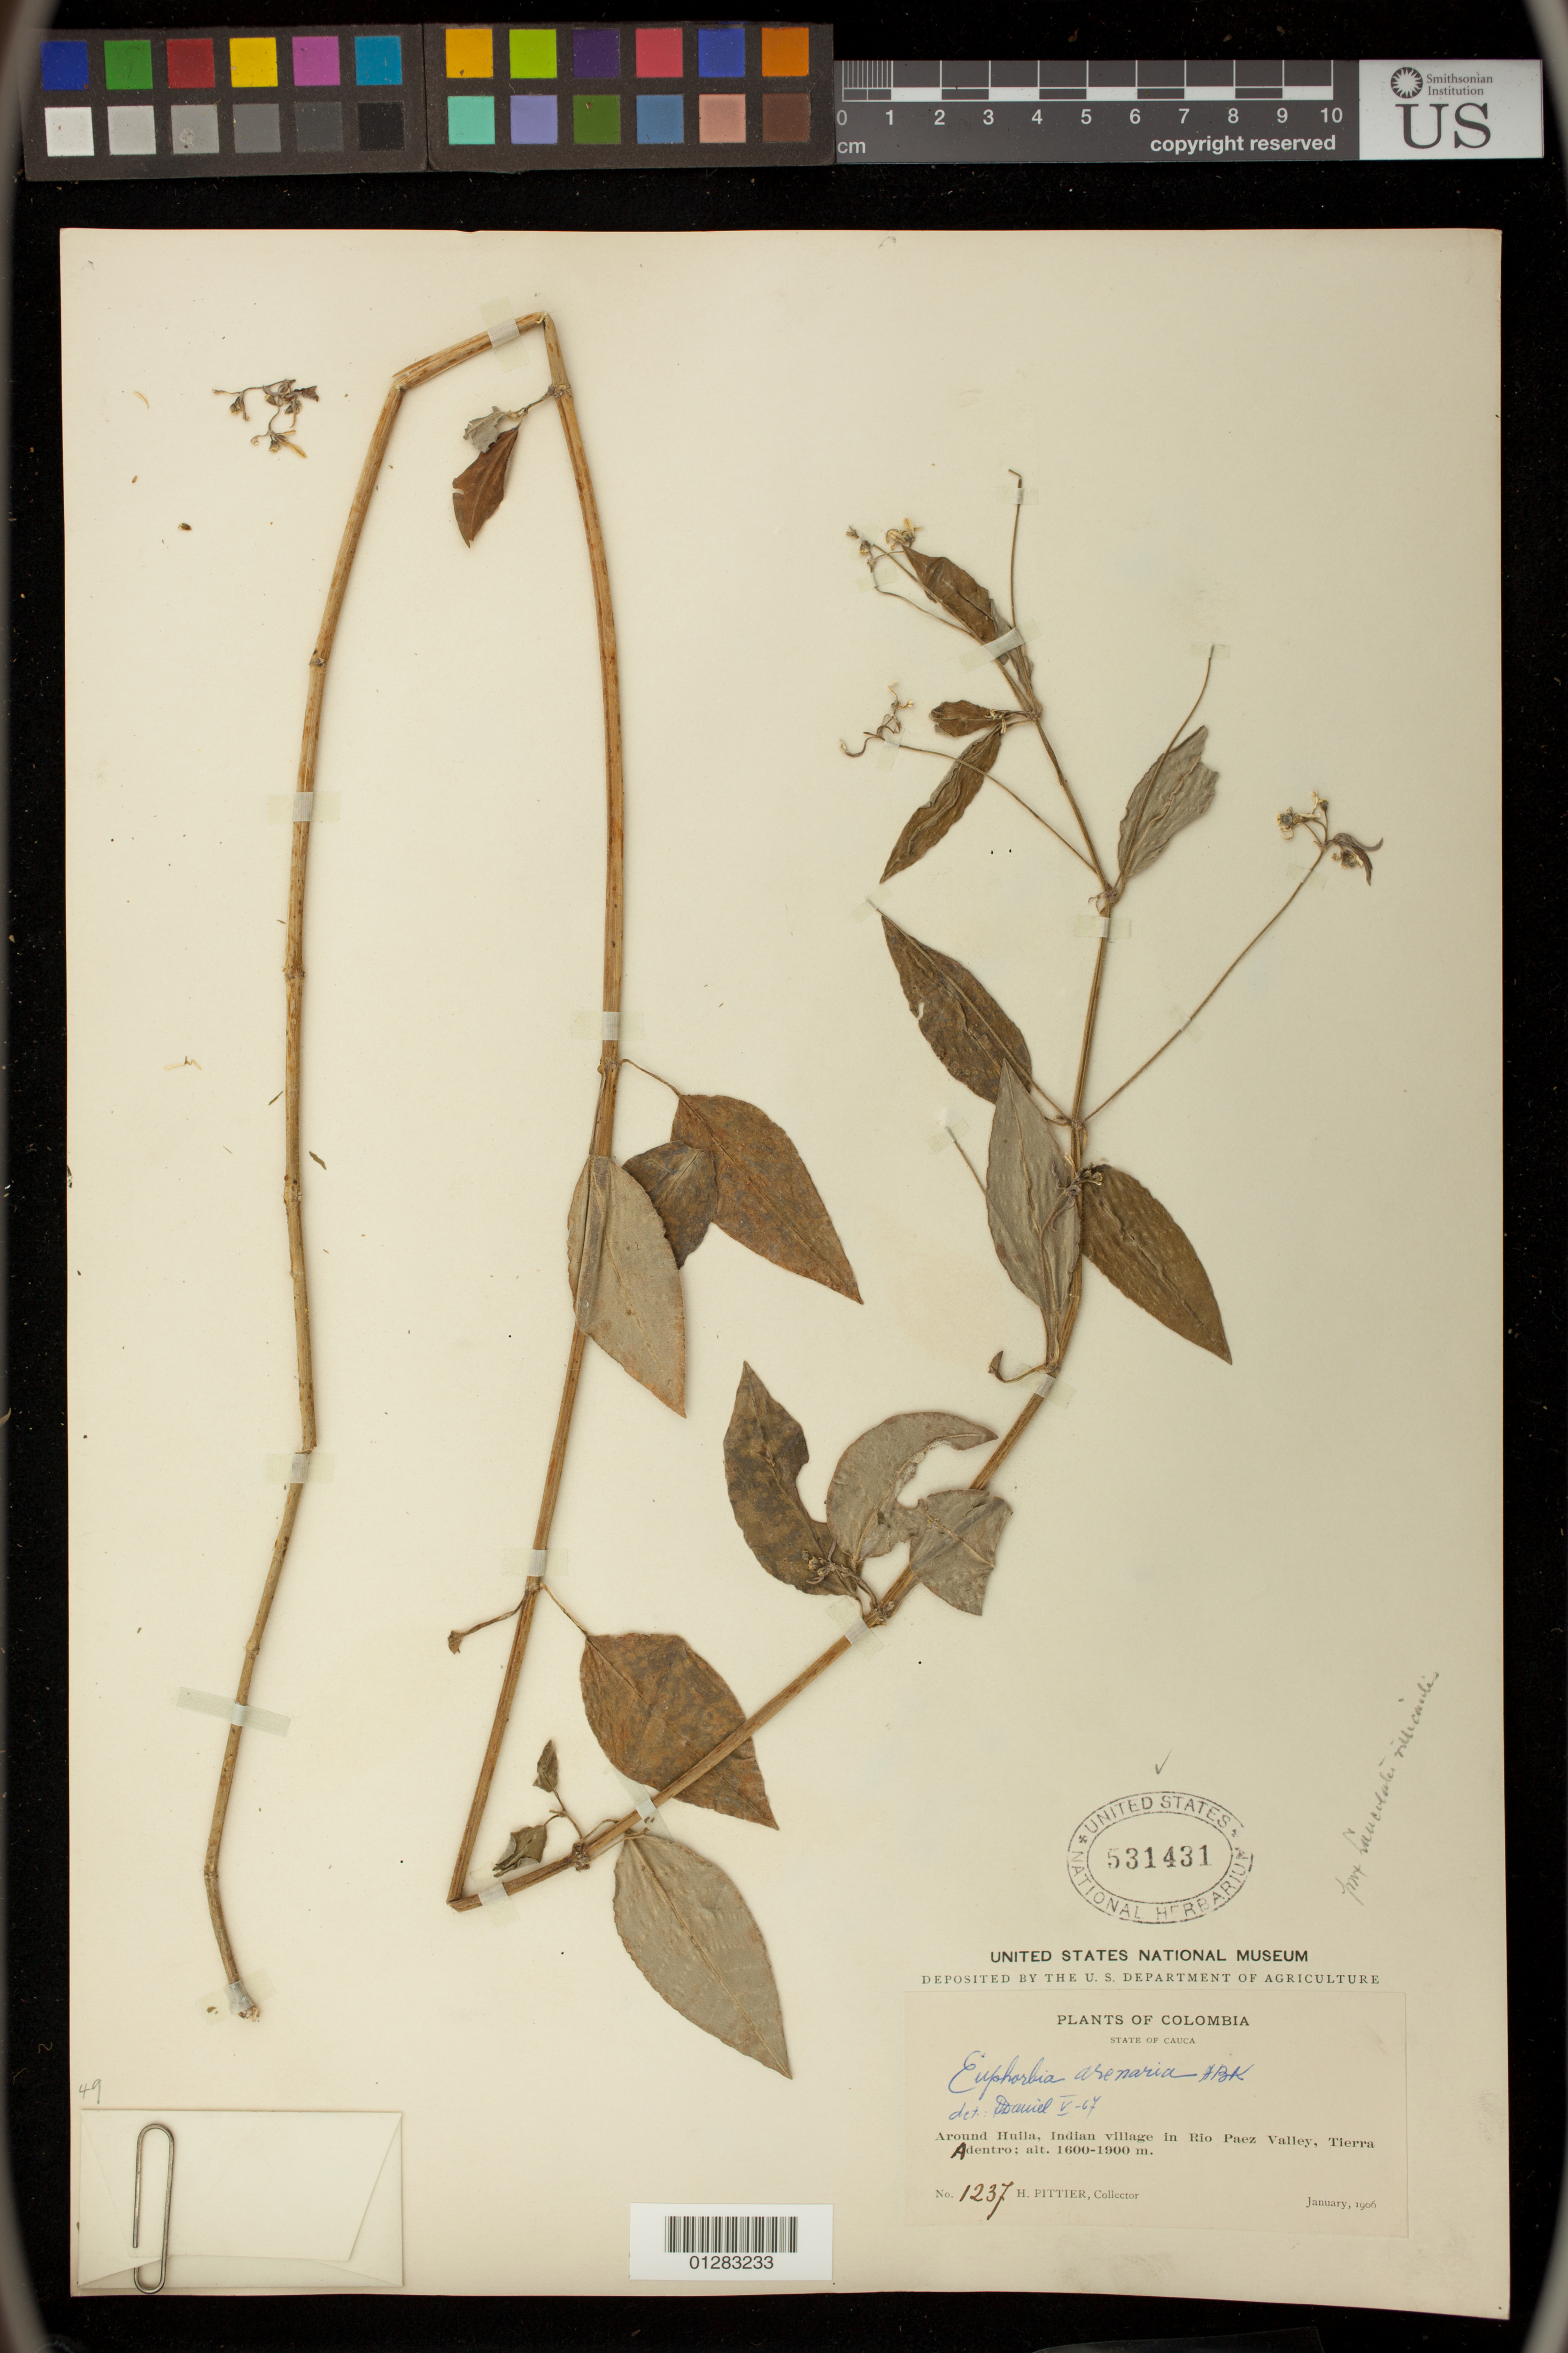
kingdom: Plantae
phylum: Tracheophyta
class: Magnoliopsida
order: Malpighiales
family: Euphorbiaceae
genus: Euphorbia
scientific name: Euphorbia arenaria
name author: Kunth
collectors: H. F. Pittier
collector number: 1237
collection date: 1906-01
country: Colombia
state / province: Cauca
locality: Around Huila, Indian village in Rio Paez Valley, Tierra Adentro.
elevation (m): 1600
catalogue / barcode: US 531431